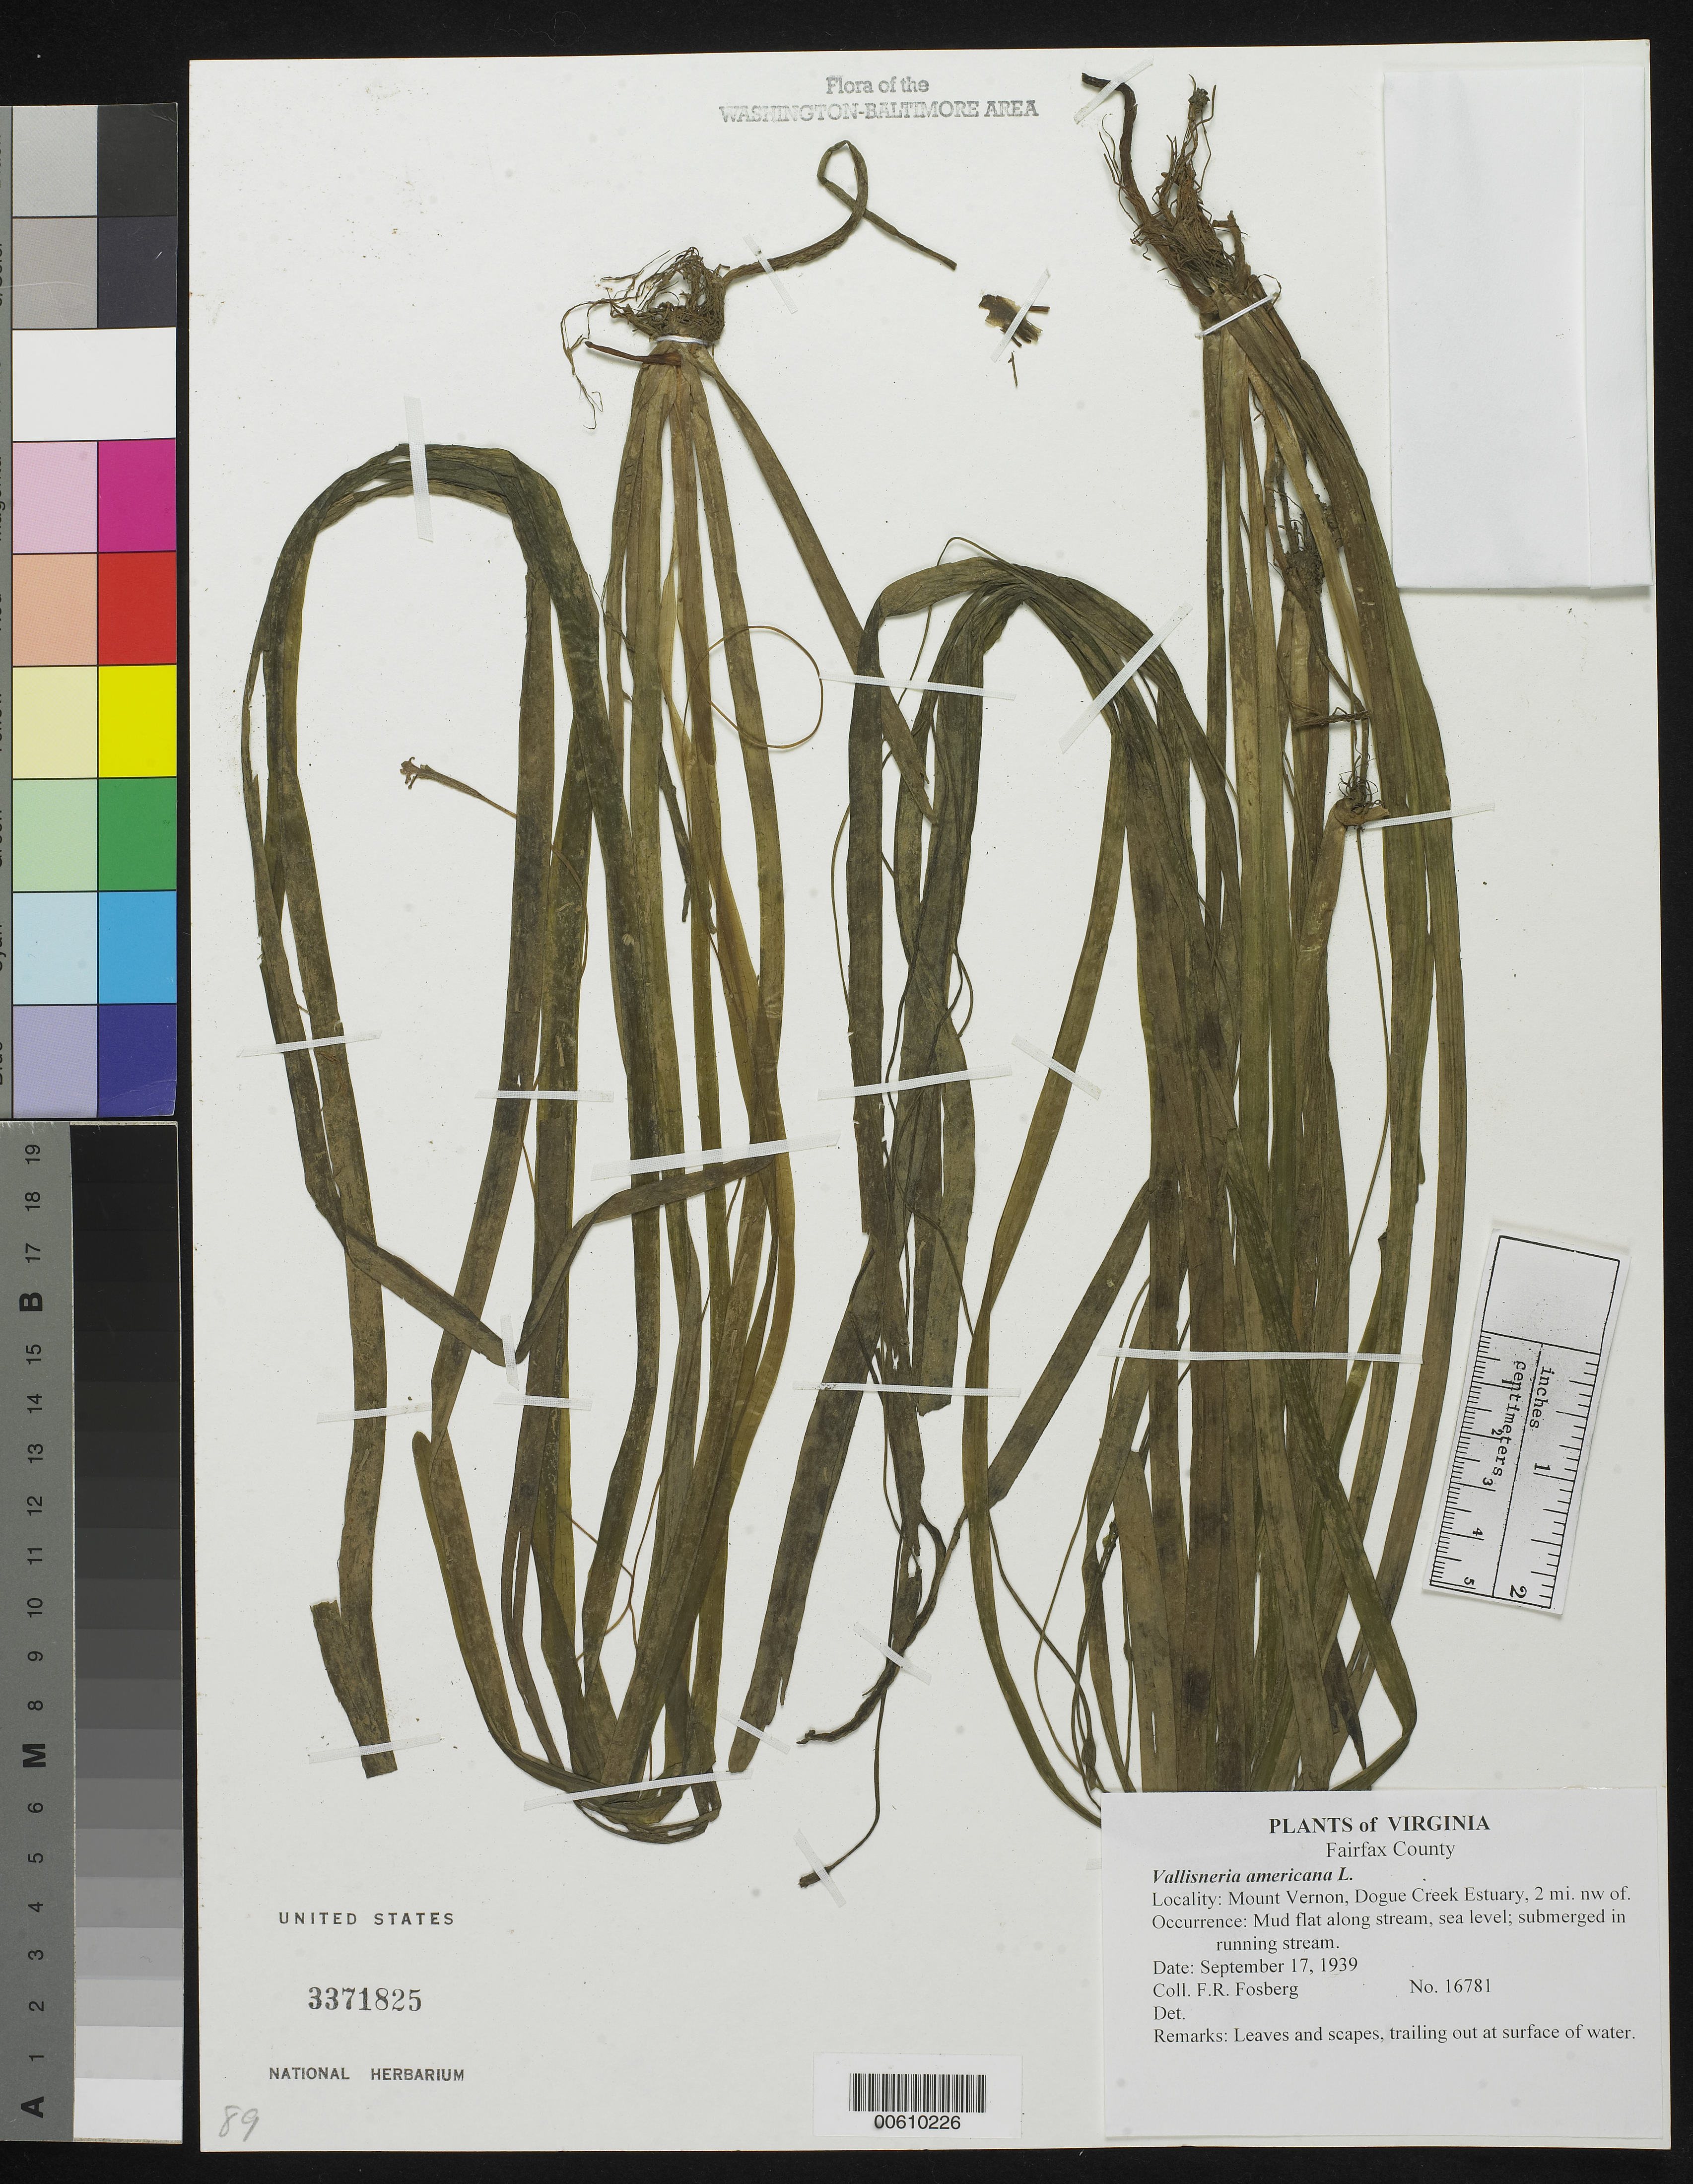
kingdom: Plantae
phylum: Tracheophyta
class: Liliopsida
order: Alismatales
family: Hydrocharitaceae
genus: Vallisneria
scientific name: Vallisneria americana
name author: Michx.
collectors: F. R. Fosberg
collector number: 16781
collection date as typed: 17 Sep 1939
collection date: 1939-09-17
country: United States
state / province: Virginia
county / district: Fairfax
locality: Mount Vernon, Dogue Creek Estuary, 2 mi. nw of.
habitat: Mud flat along stream, sea level; submerged in running stream.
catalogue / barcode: US 3371825